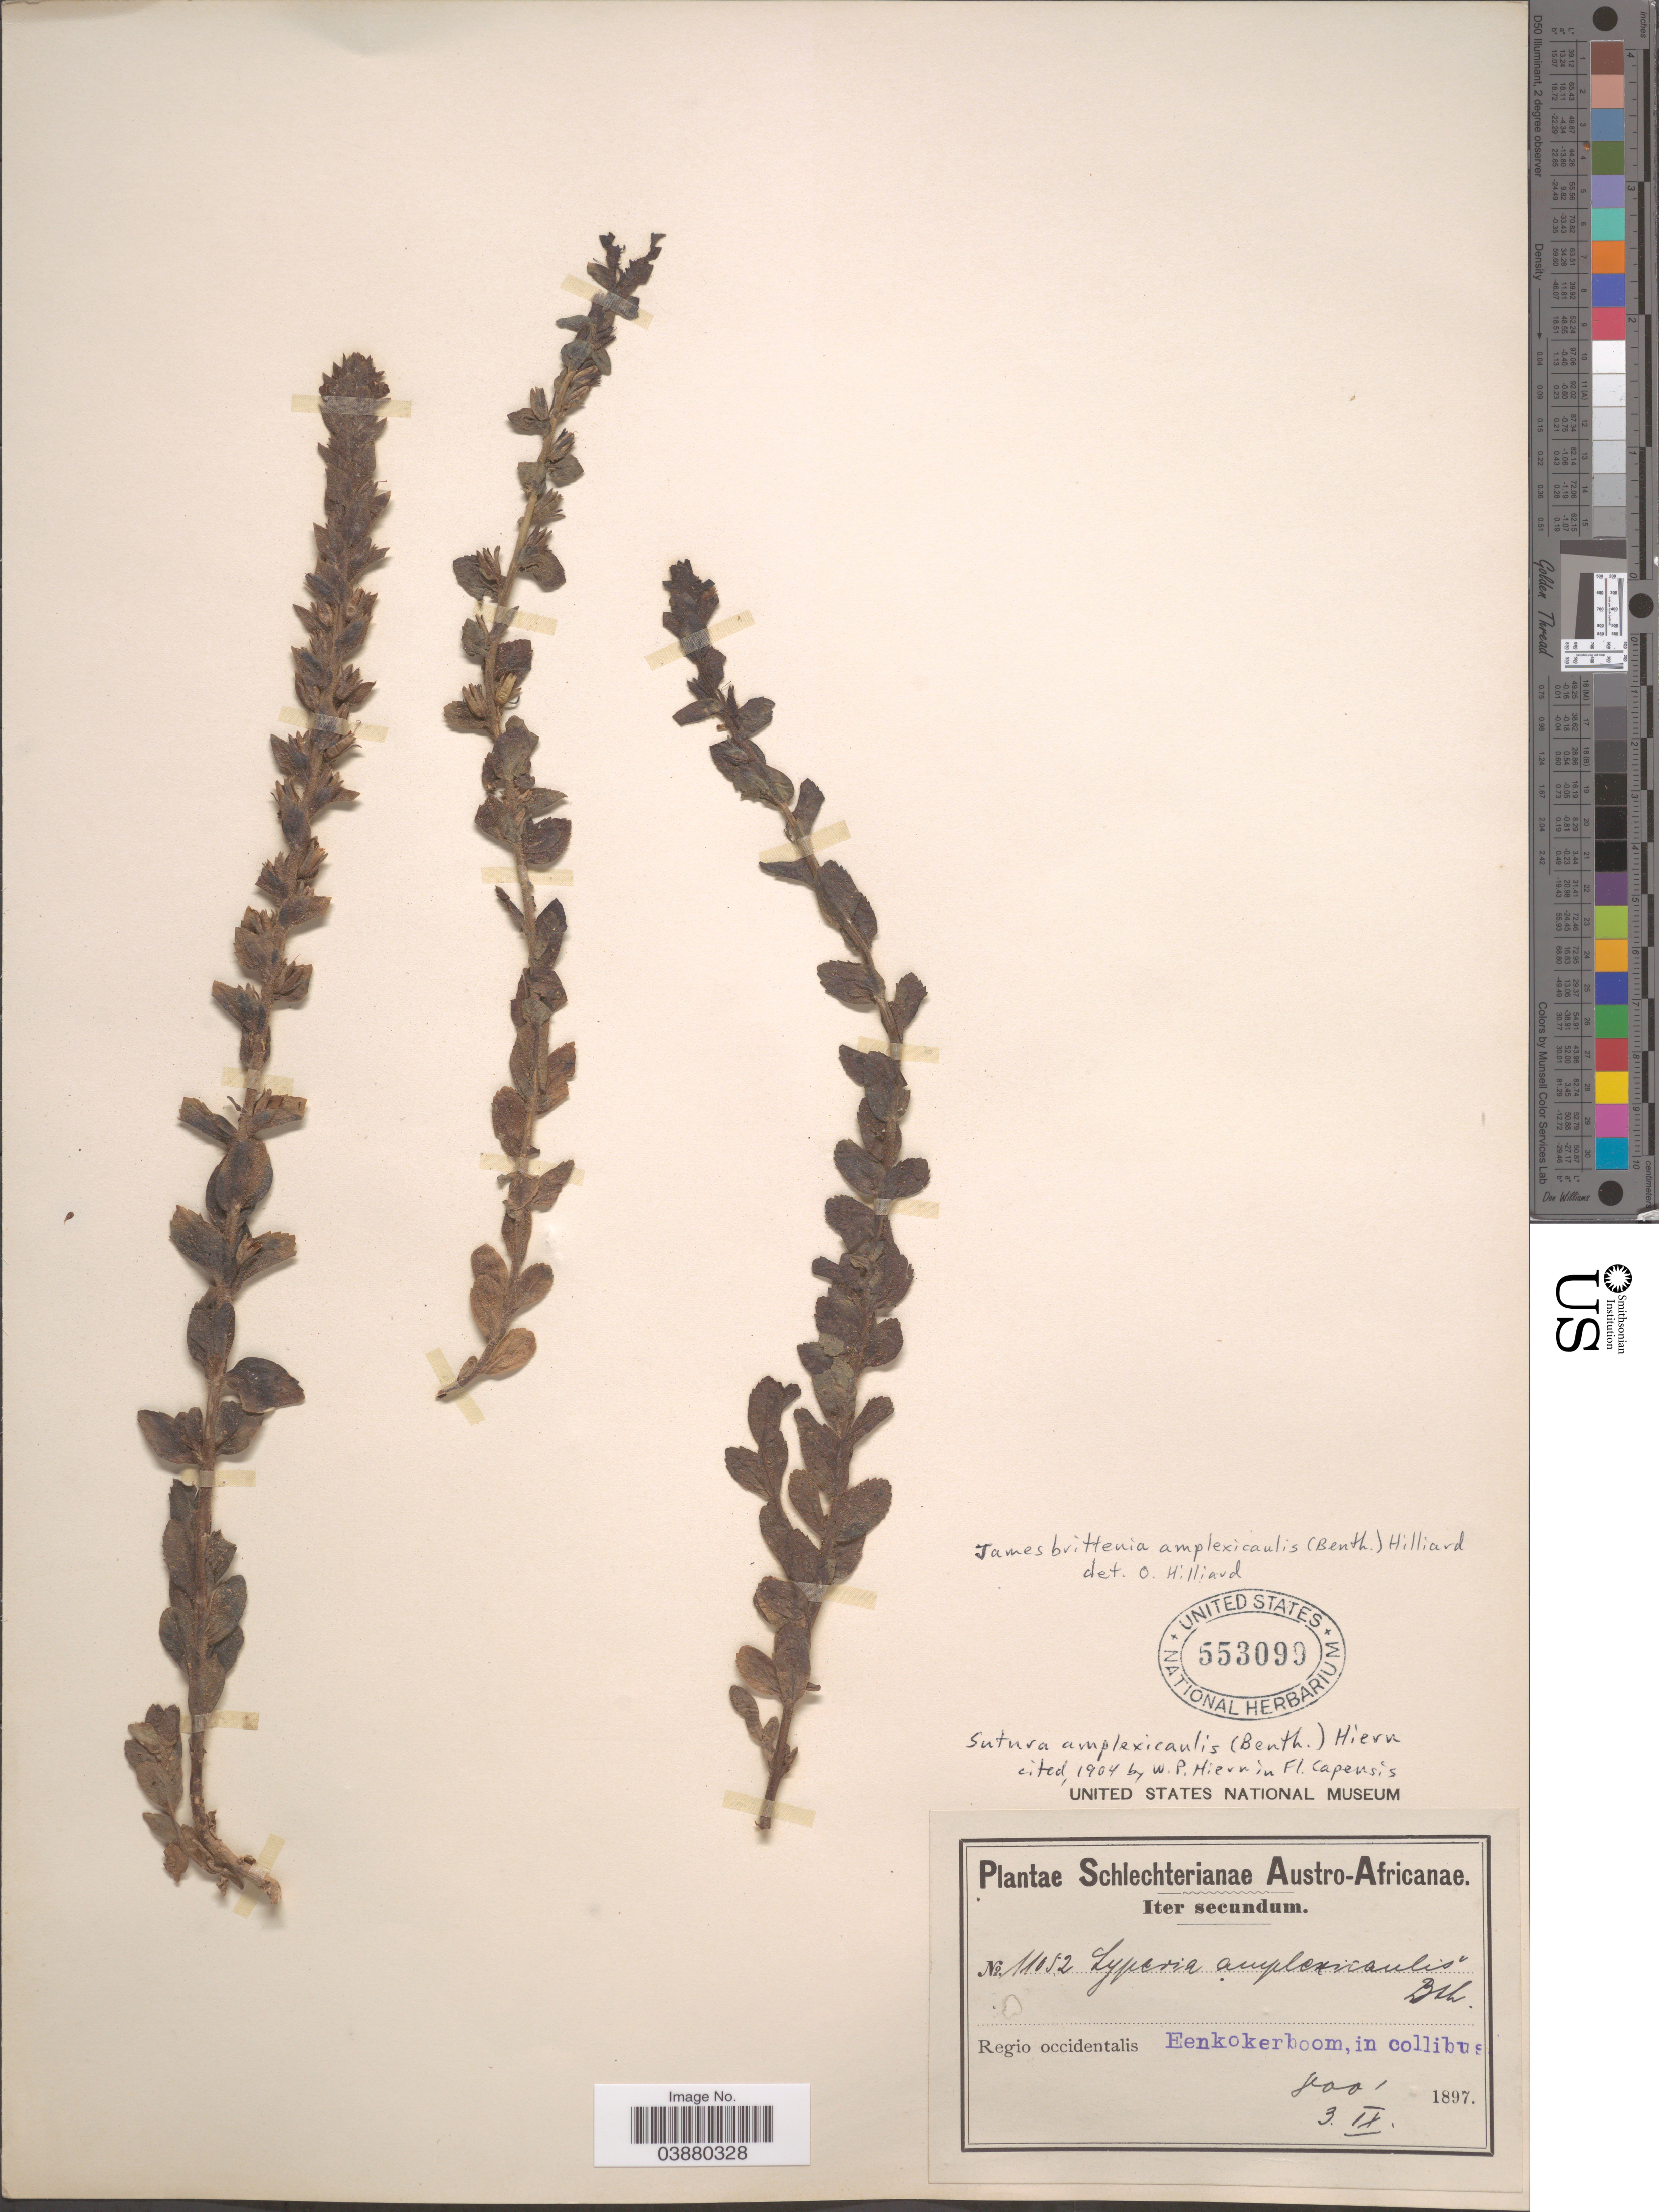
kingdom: Plantae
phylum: Tracheophyta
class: Magnoliopsida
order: Lamiales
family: Scrophulariaceae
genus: Jamesbrittenia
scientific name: Jamesbrittenia amplexicaulis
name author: (Benth.) Hilliard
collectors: Schlechter, --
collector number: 11052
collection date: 1897-09-03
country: South Africa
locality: Austro-Africanae. Regio occidentalis. Eenkokerboom, in collibus.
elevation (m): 244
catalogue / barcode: US 553099